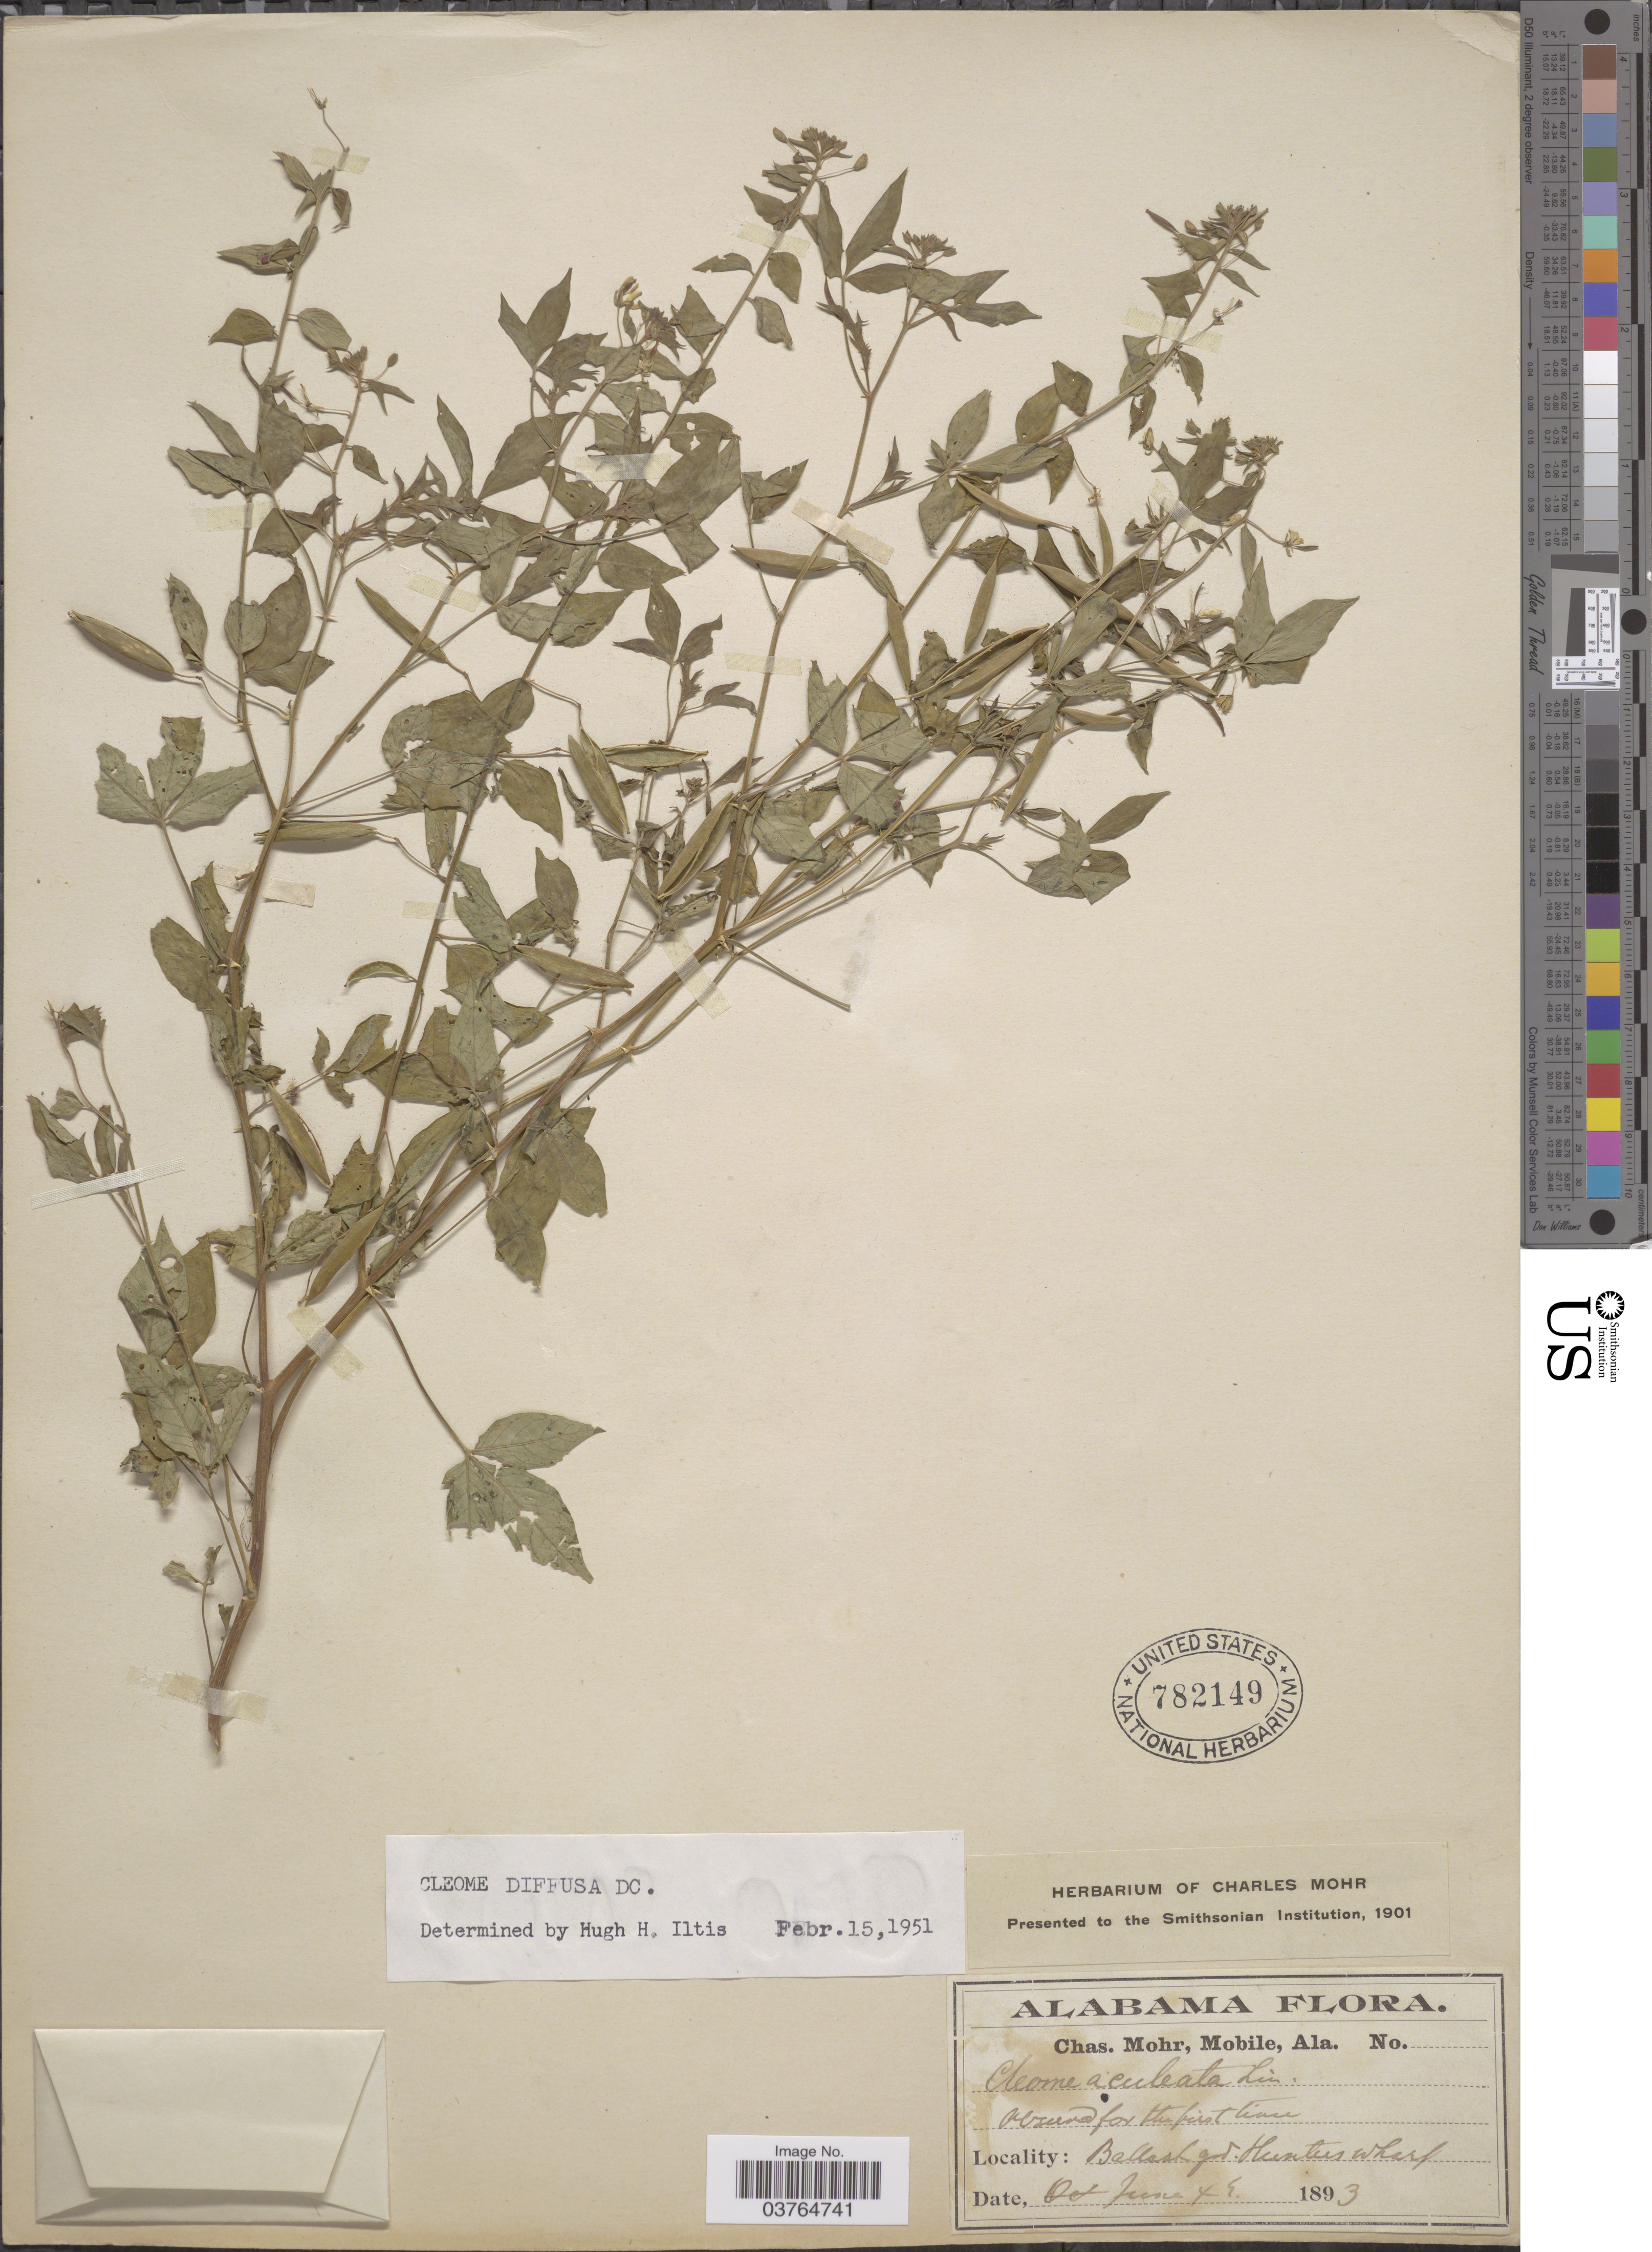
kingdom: Plantae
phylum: Tracheophyta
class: Magnoliopsida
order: Brassicales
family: Cleomaceae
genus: Tarenaya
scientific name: Tarenaya diffusa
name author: (Banks ex DC.) Soares Neto & Roalson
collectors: Mohr, C. T. (herbarium)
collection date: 1893-06-04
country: United States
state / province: Alabama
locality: Ballast grd. Hunters Wharf.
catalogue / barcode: US 782149